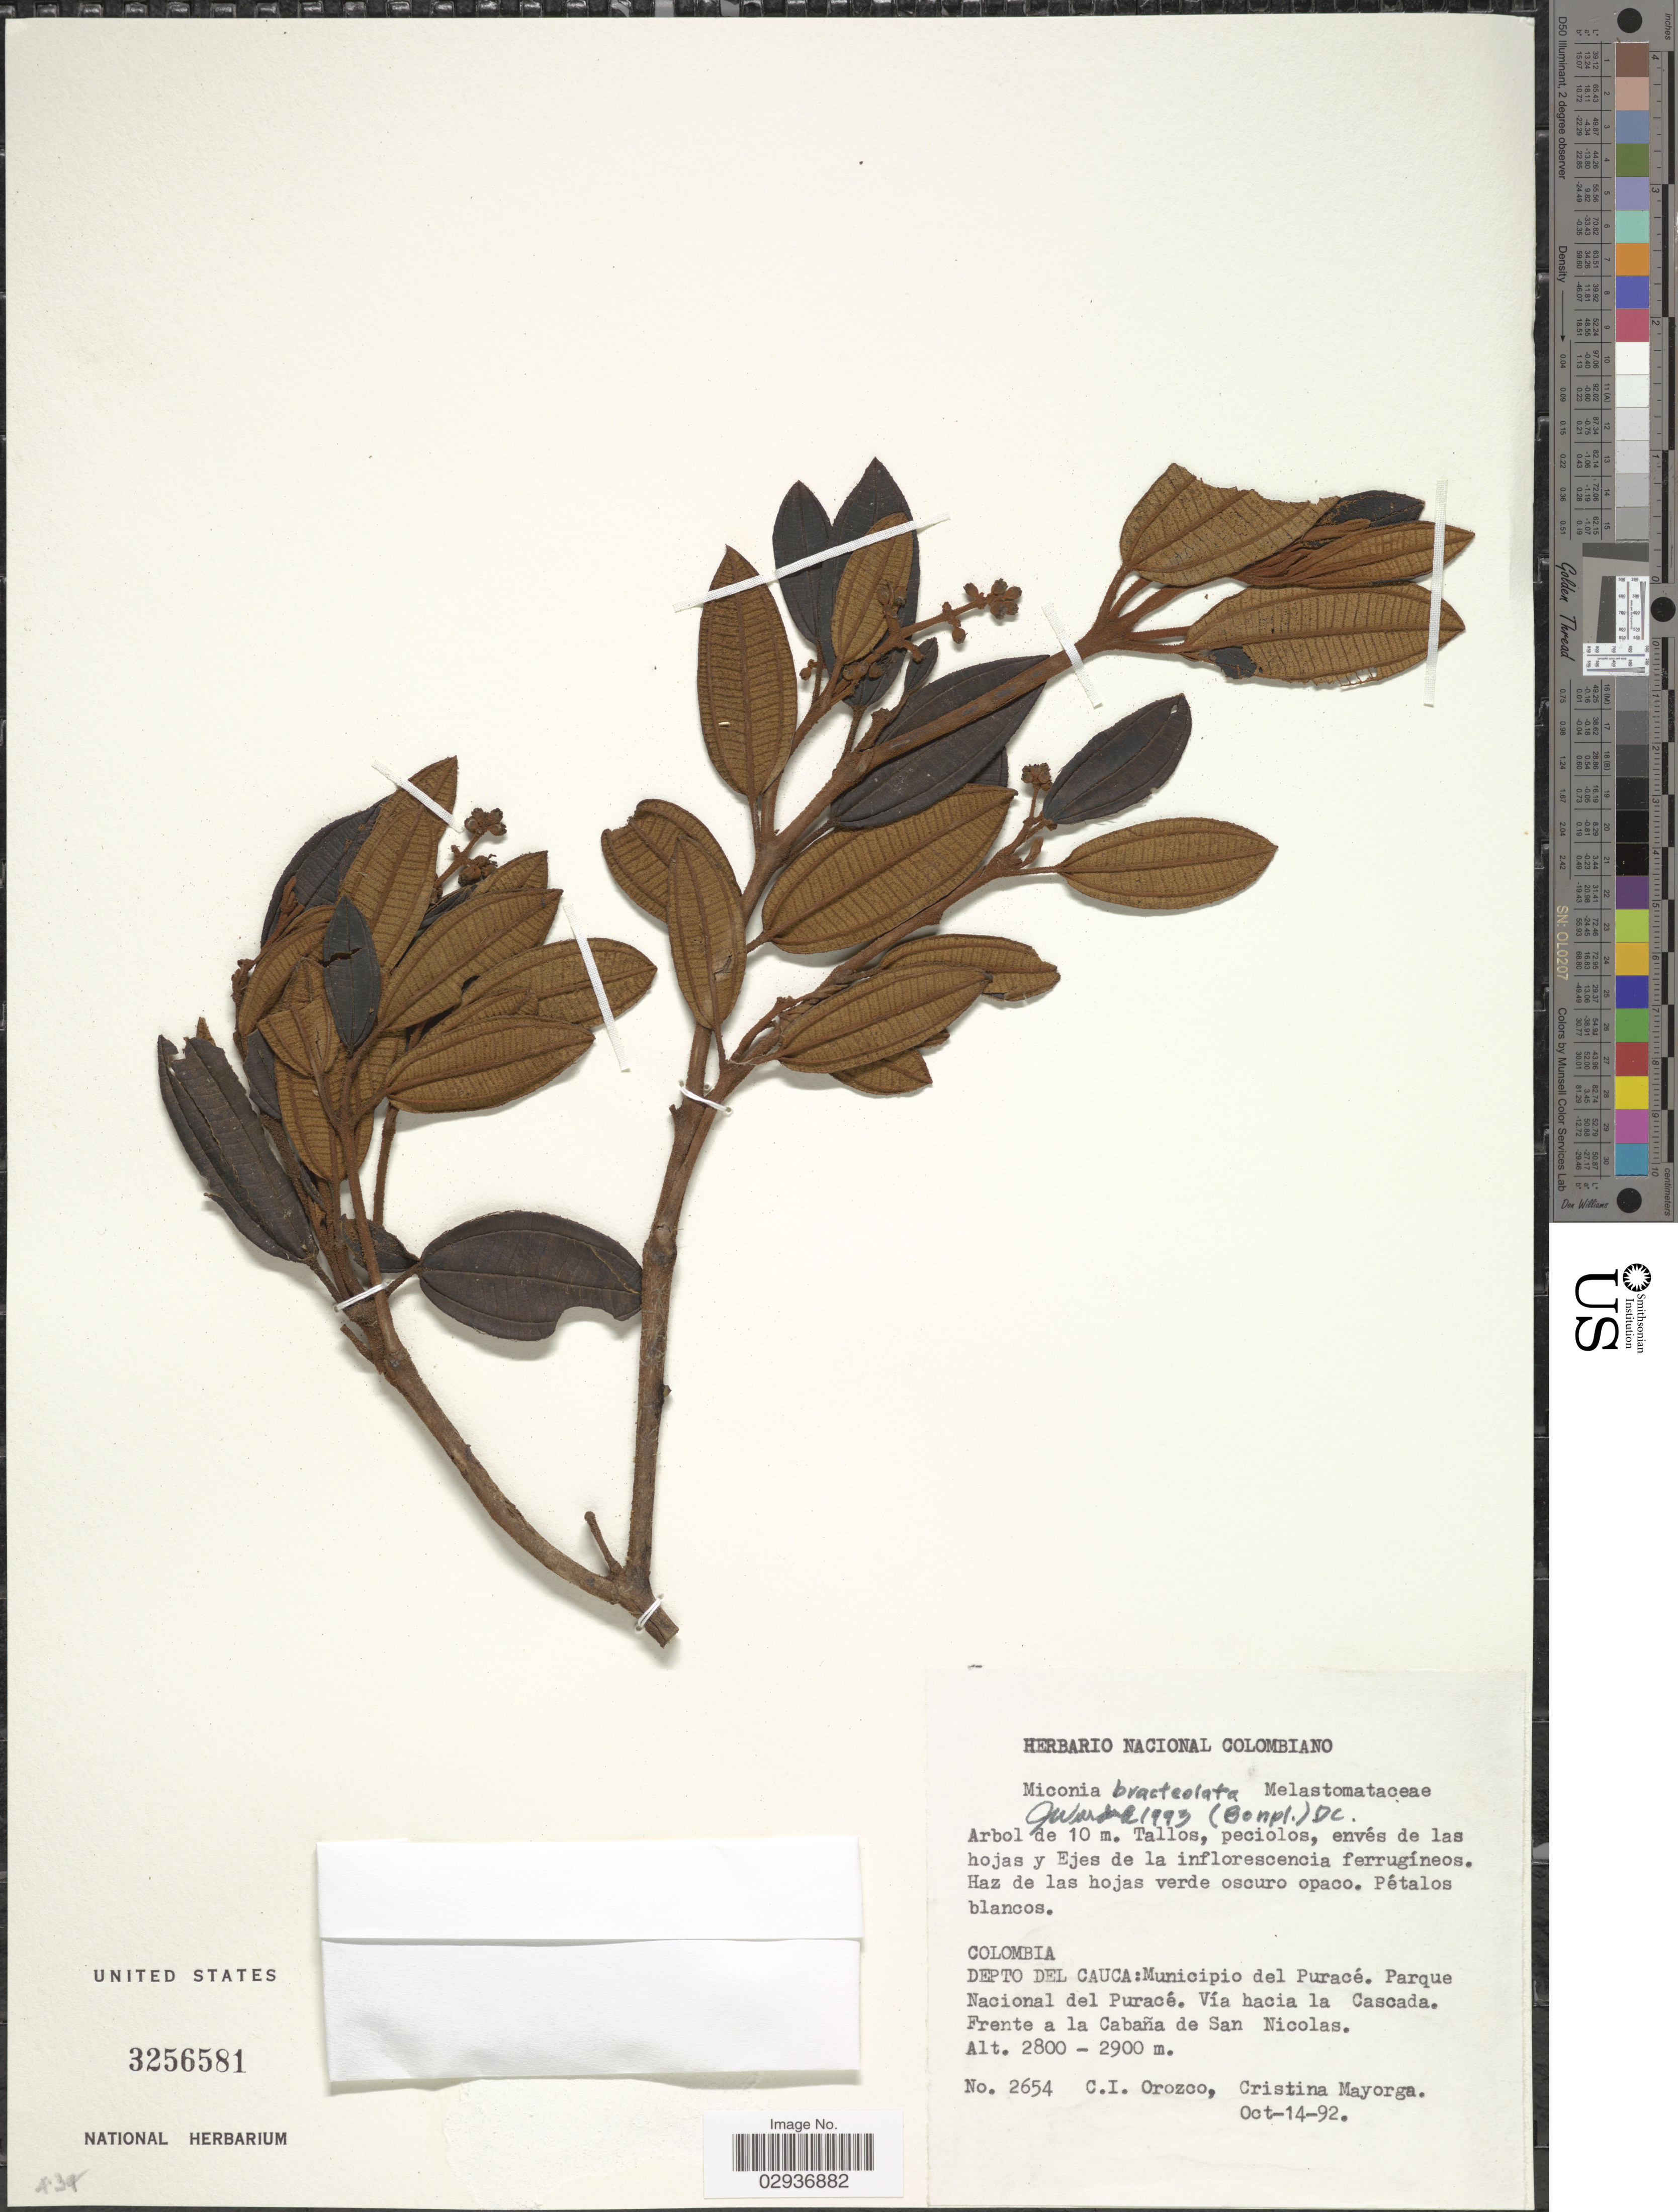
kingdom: Plantae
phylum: Tracheophyta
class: Magnoliopsida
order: Myrtales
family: Melastomataceae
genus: Miconia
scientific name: Miconia bracteolata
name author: (Bonpl.) DC.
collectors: C. I. Orozco & C. Mayorga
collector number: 2654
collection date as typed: Transcribed d/m/y: 14/10/92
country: Colombia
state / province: Cauca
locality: Depto del Cauca: Municipio del Puracé. Parque Nacional del Puracé. Vía hacia la Cascada. Frente a la Cabaña de San Nicolas.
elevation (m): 2800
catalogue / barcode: US 3256581